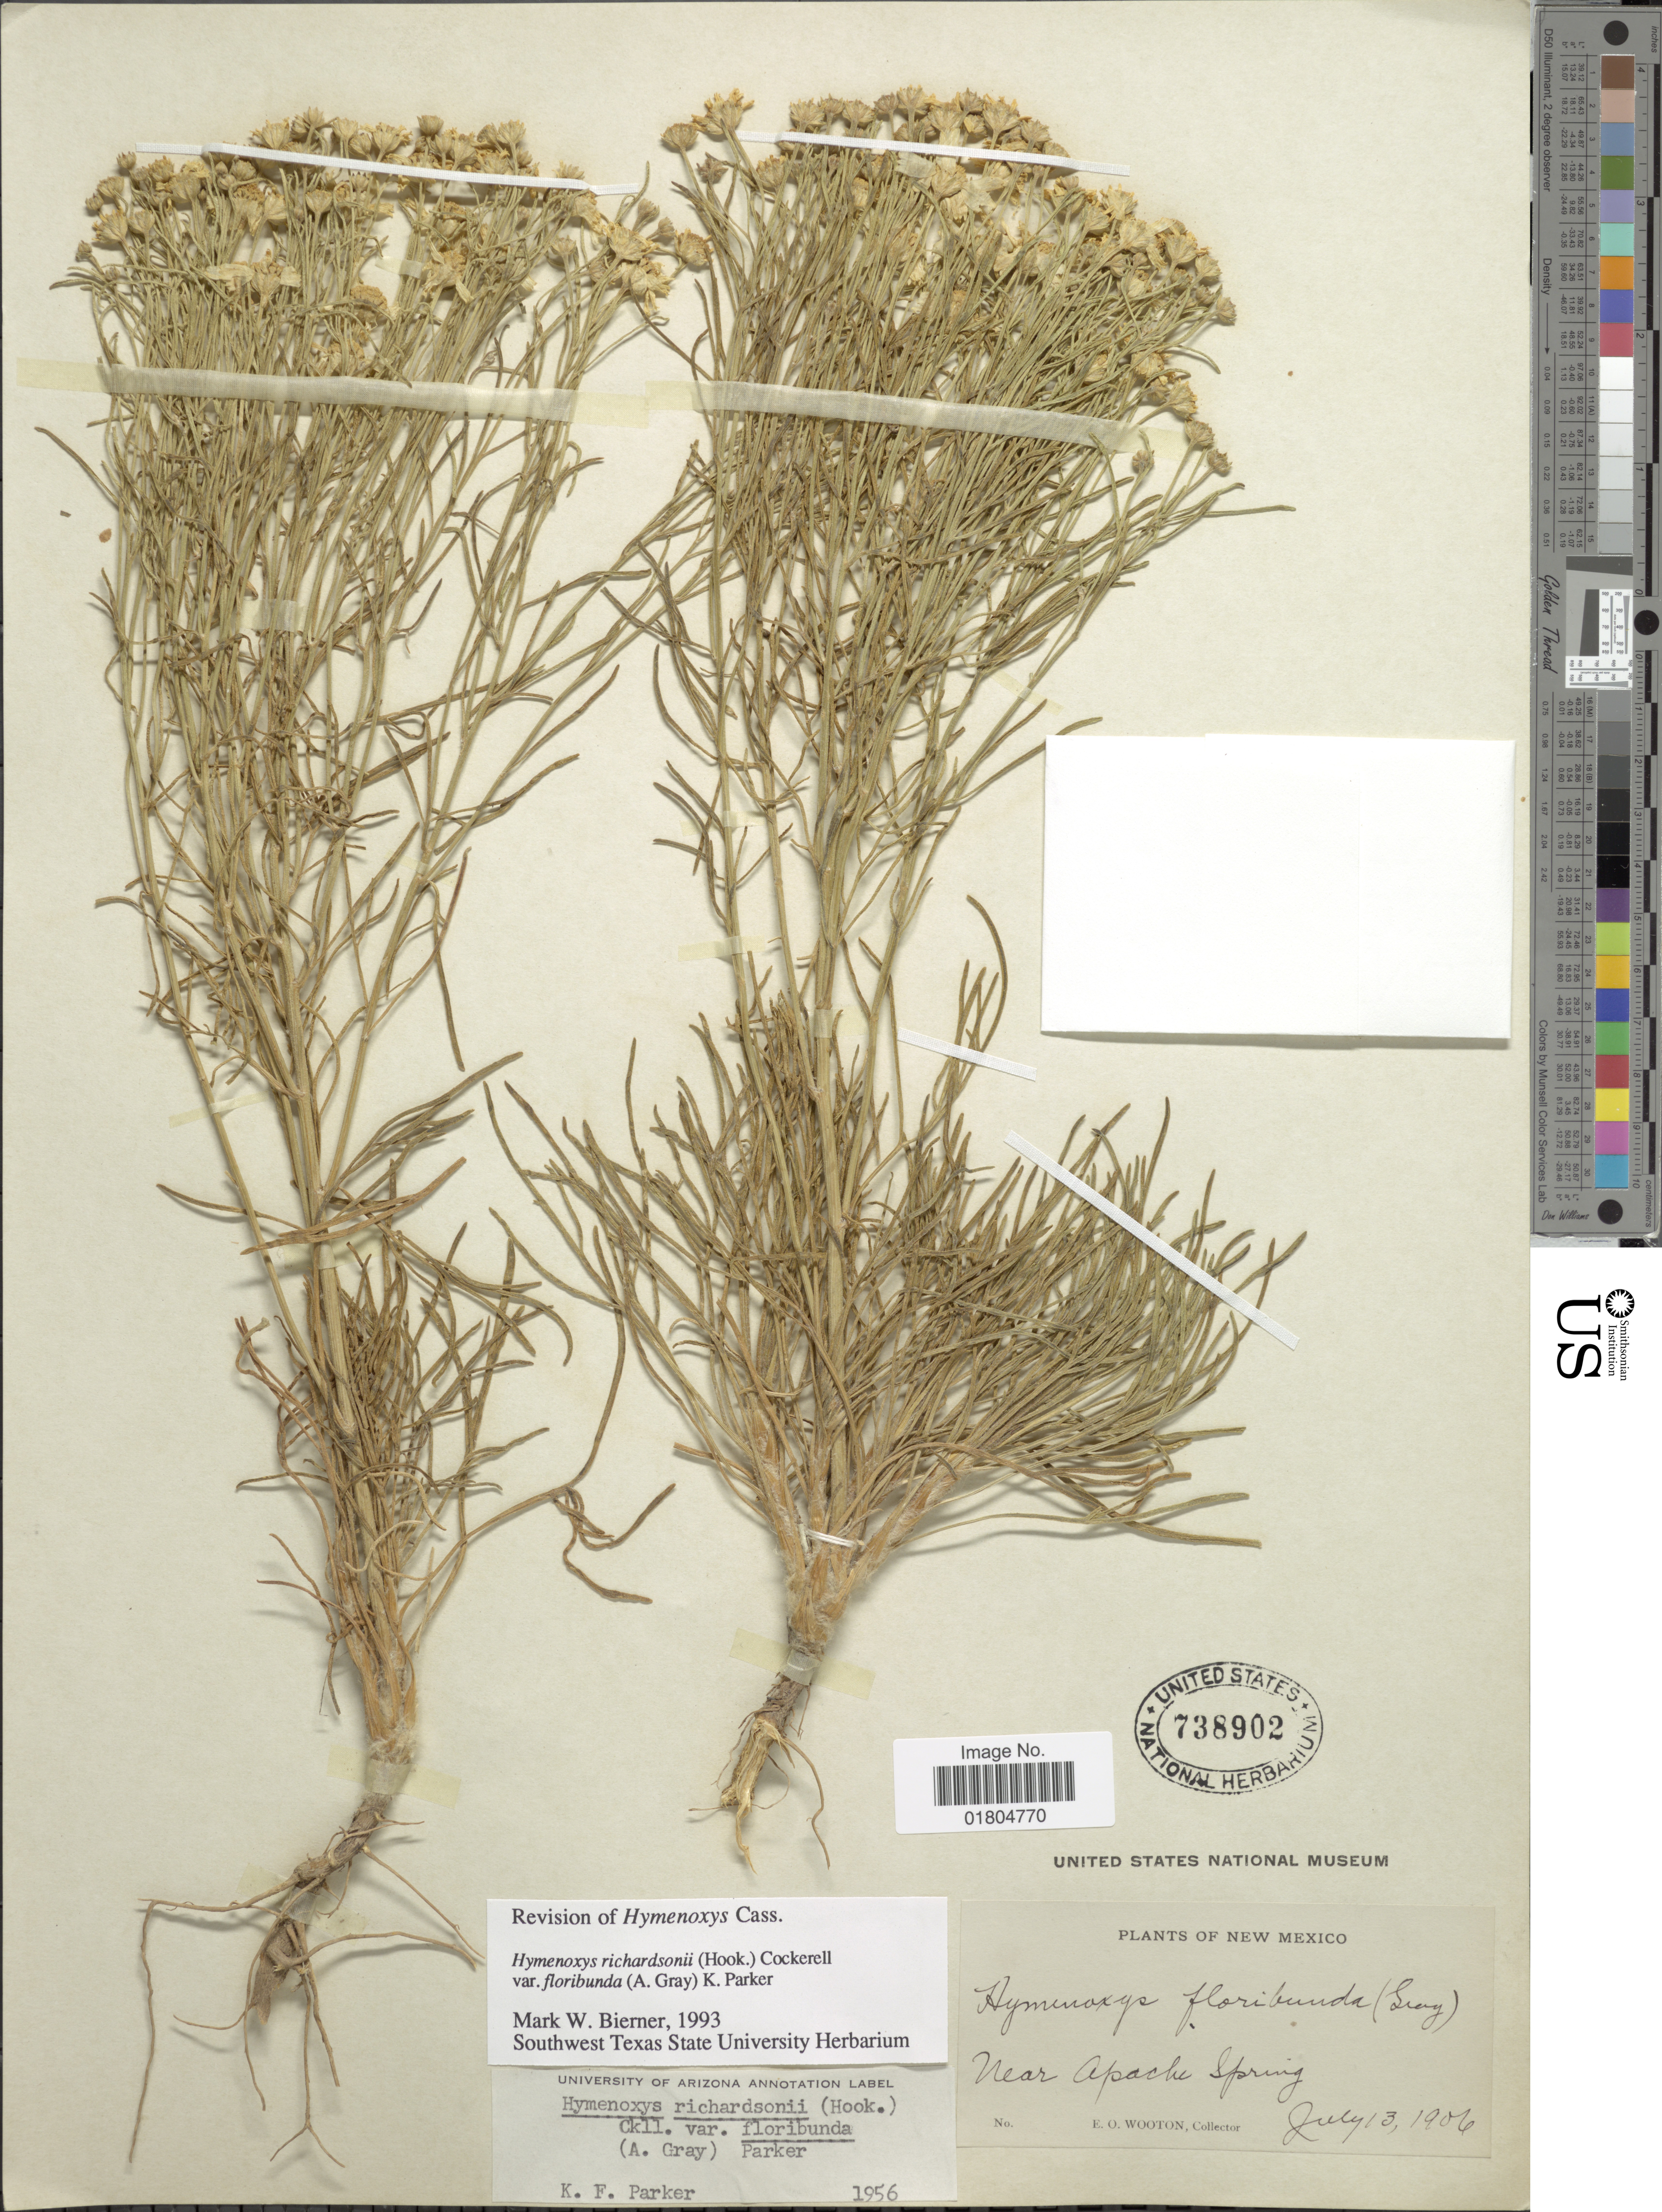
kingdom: Plantae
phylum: Tracheophyta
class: Magnoliopsida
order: Asterales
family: Asteraceae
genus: Hymenoxys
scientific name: Hymenoxys richardsonii var. floribunda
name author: (A. Gray) K.F. Parker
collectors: E. O. Wooton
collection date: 1906-07-13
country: United States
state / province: New Mexico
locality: Near Apache Spring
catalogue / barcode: US 738902